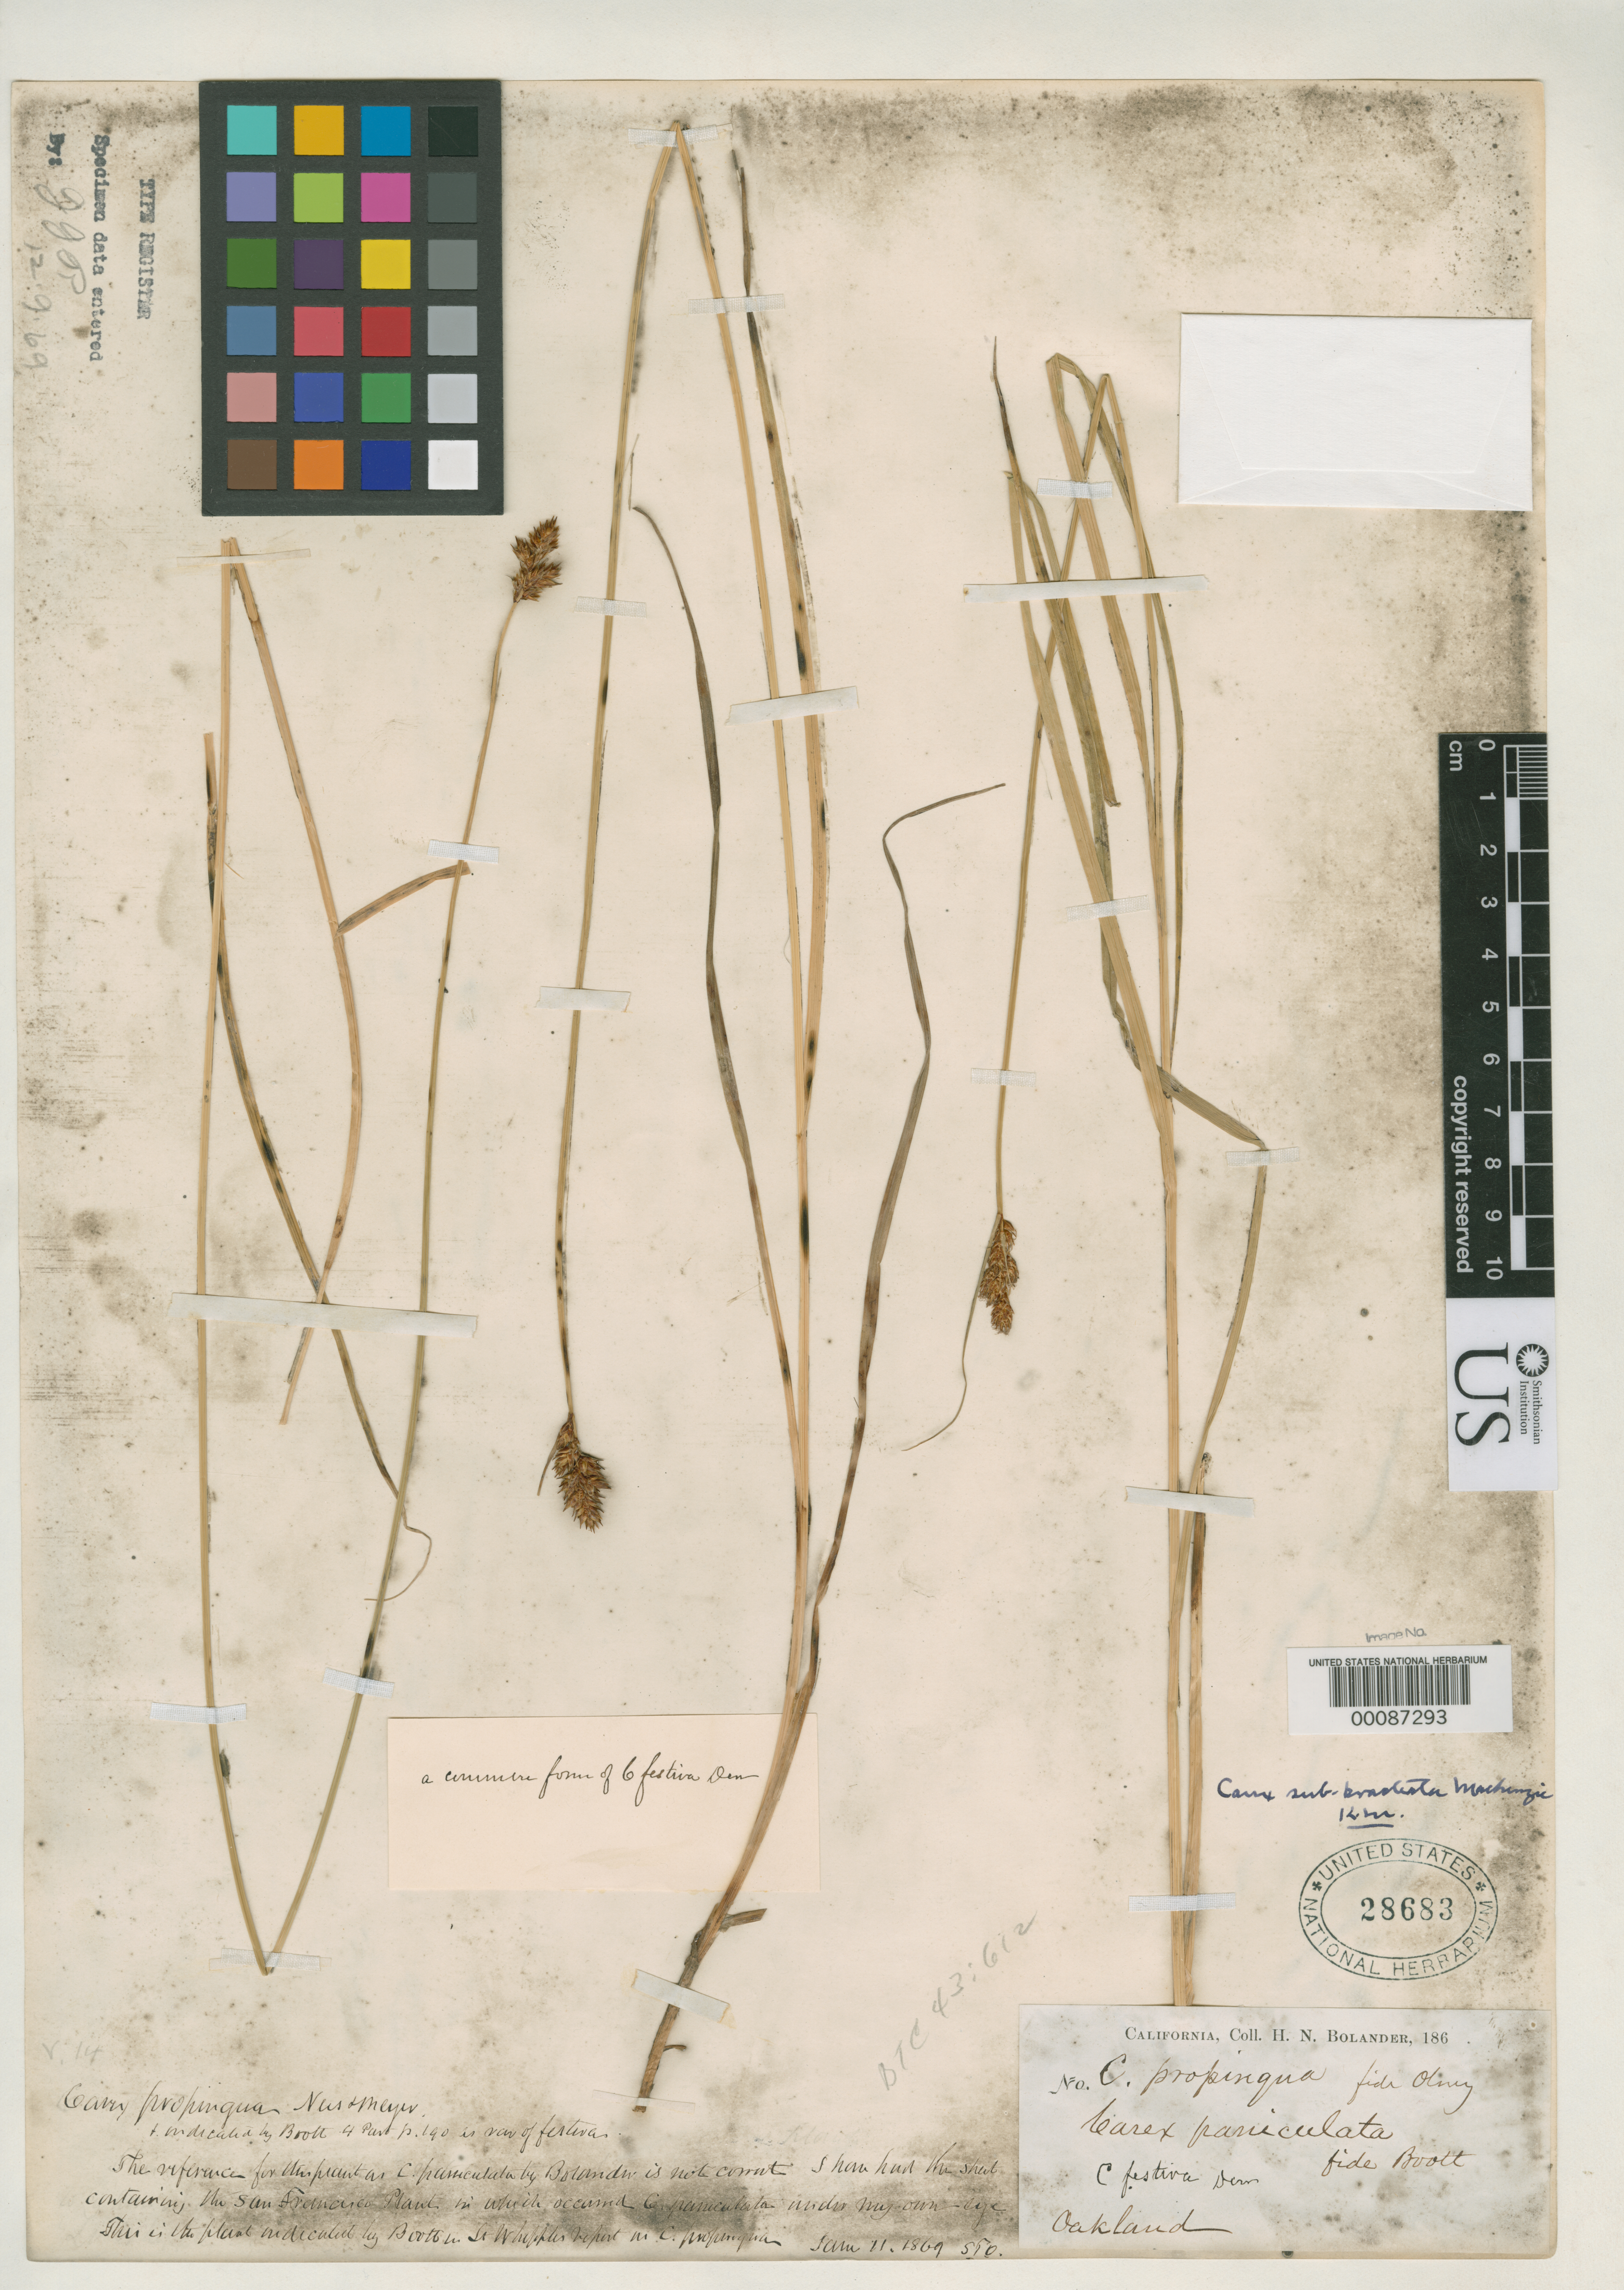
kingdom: Plantae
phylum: Tracheophyta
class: Liliopsida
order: Poales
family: Cyperaceae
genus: Carex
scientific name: Carex subbracteata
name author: Mack.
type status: Isotype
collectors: H. Bolander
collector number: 186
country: United States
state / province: California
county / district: Alameda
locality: Oakland.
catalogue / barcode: US 28683